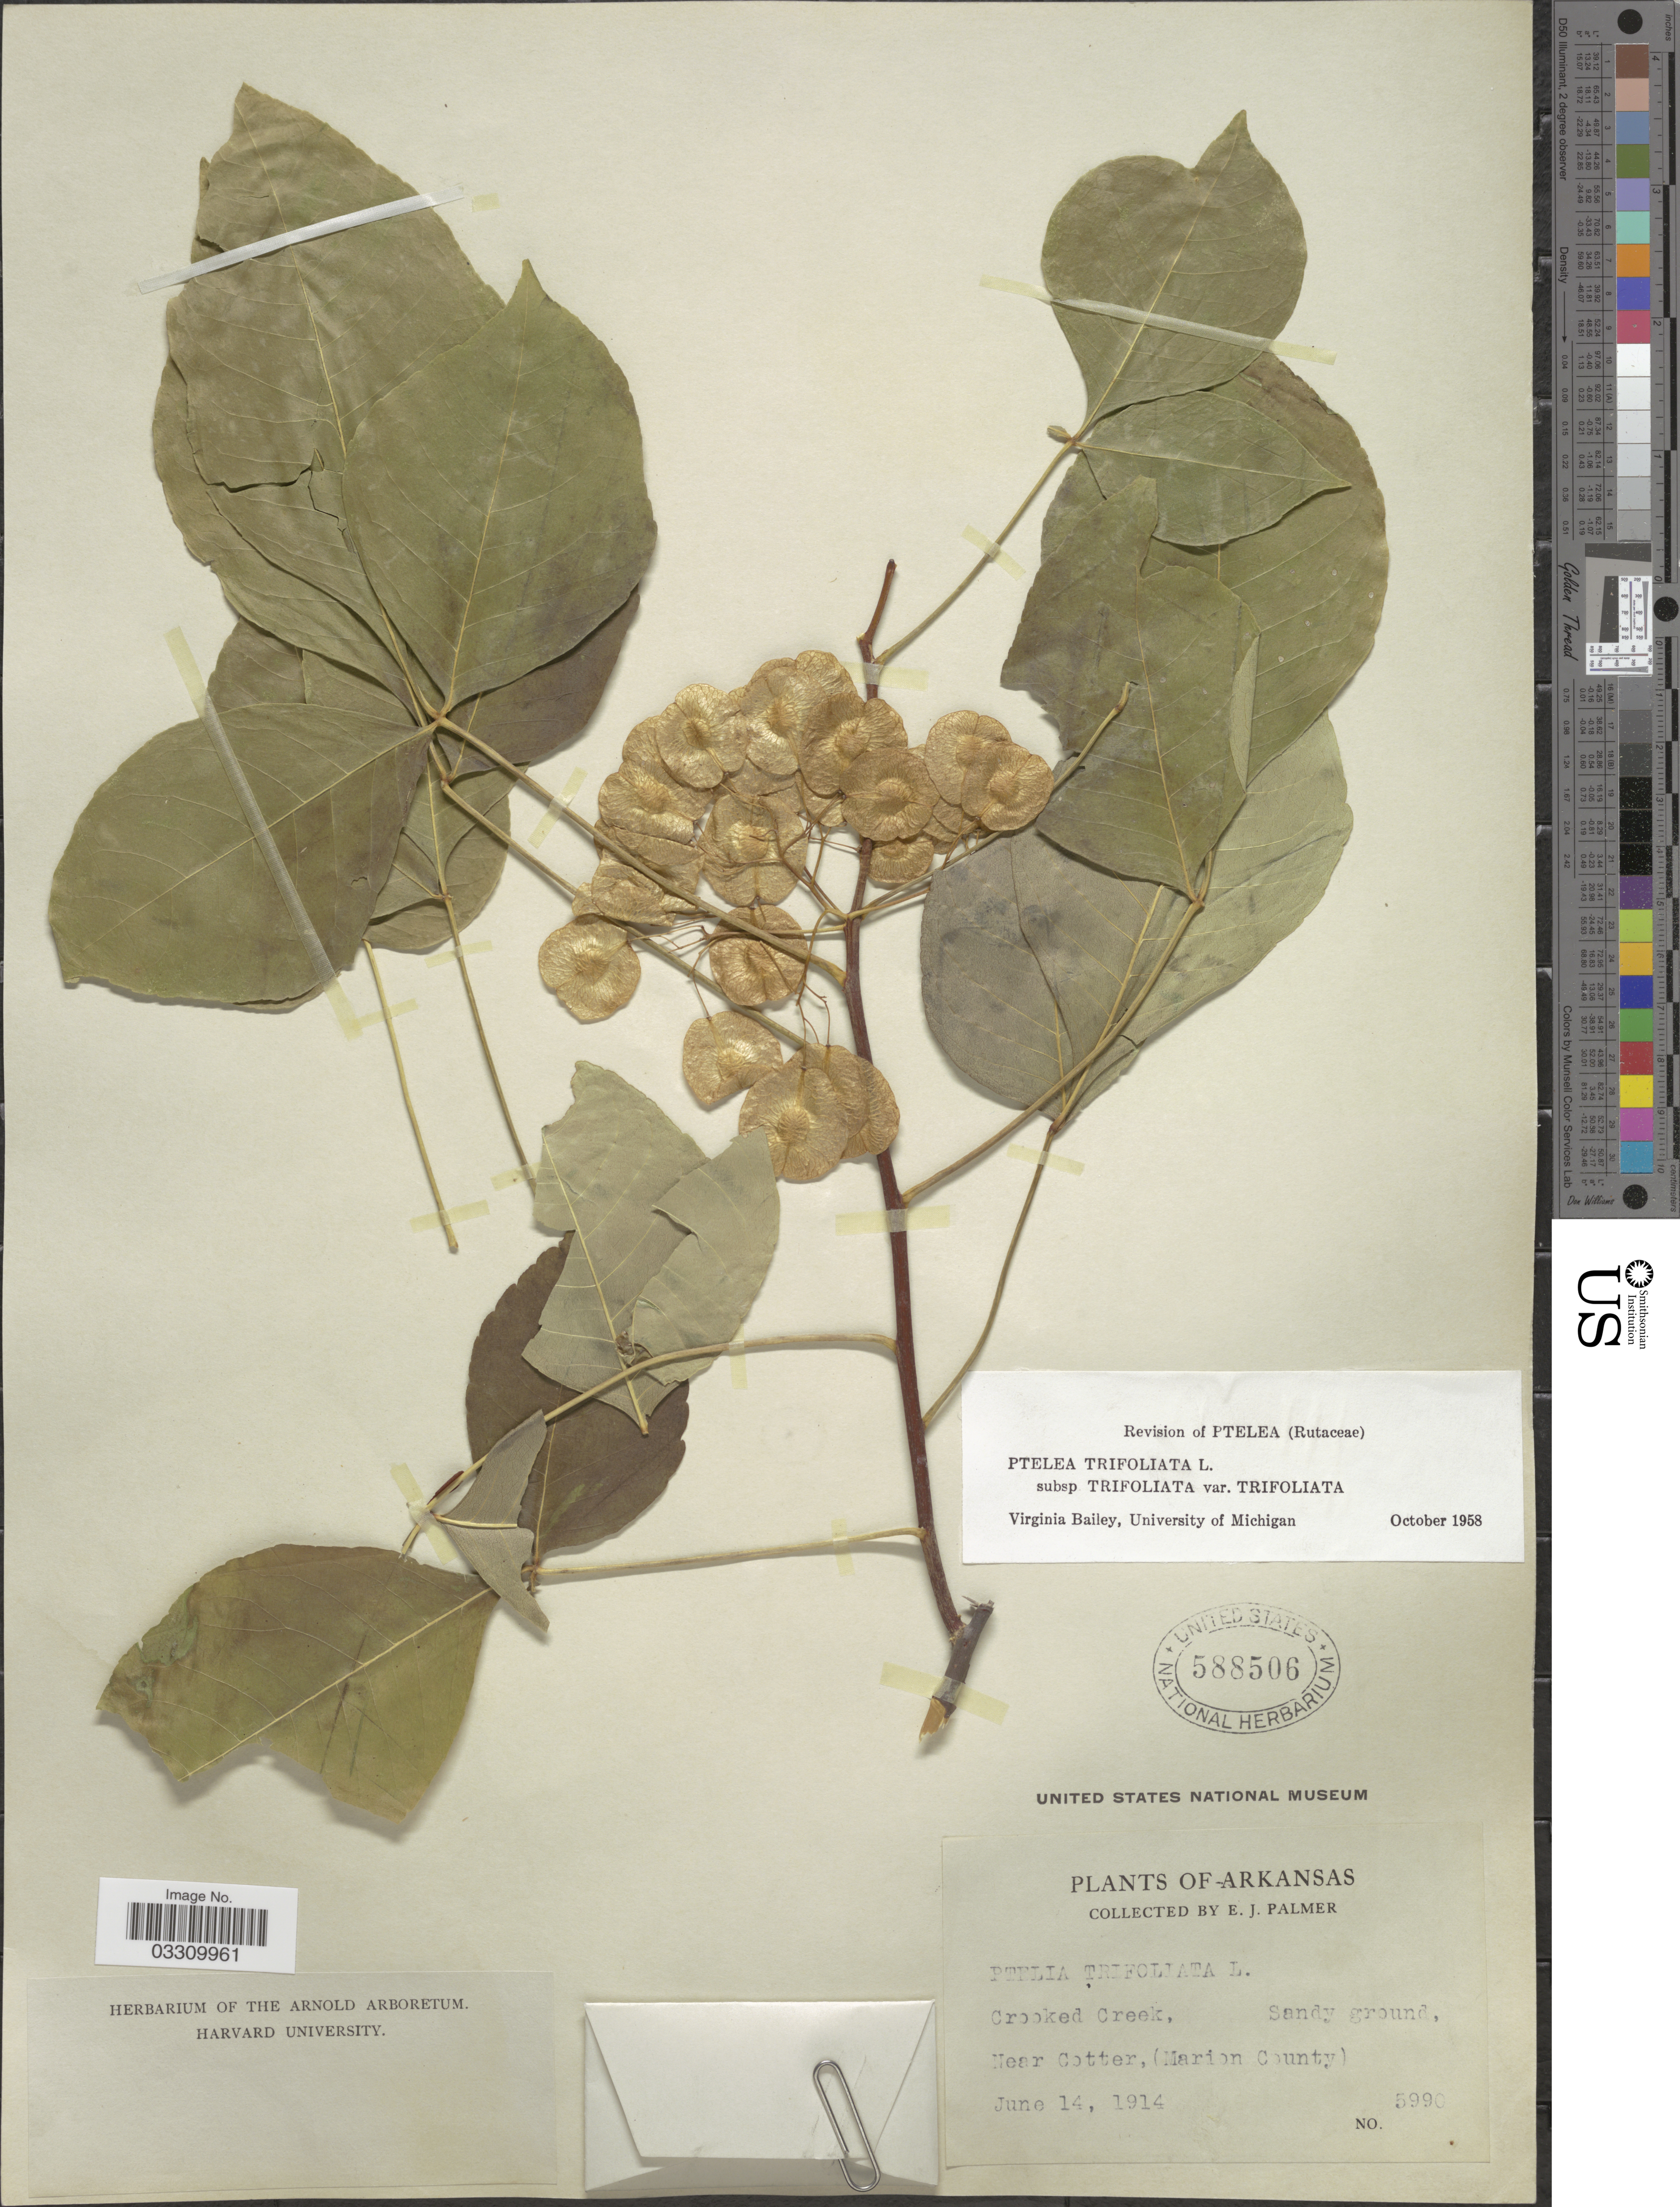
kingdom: Plantae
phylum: Tracheophyta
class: Magnoliopsida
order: Sapindales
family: Rutaceae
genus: Ptelea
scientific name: Ptelea trifoliata var. trifoliata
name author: L.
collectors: E. J. Palmer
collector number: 5990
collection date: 1914-06-14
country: United States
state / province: Arkansas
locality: Crooked Creek, Near Cotter, (Marion County).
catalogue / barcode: US 588506